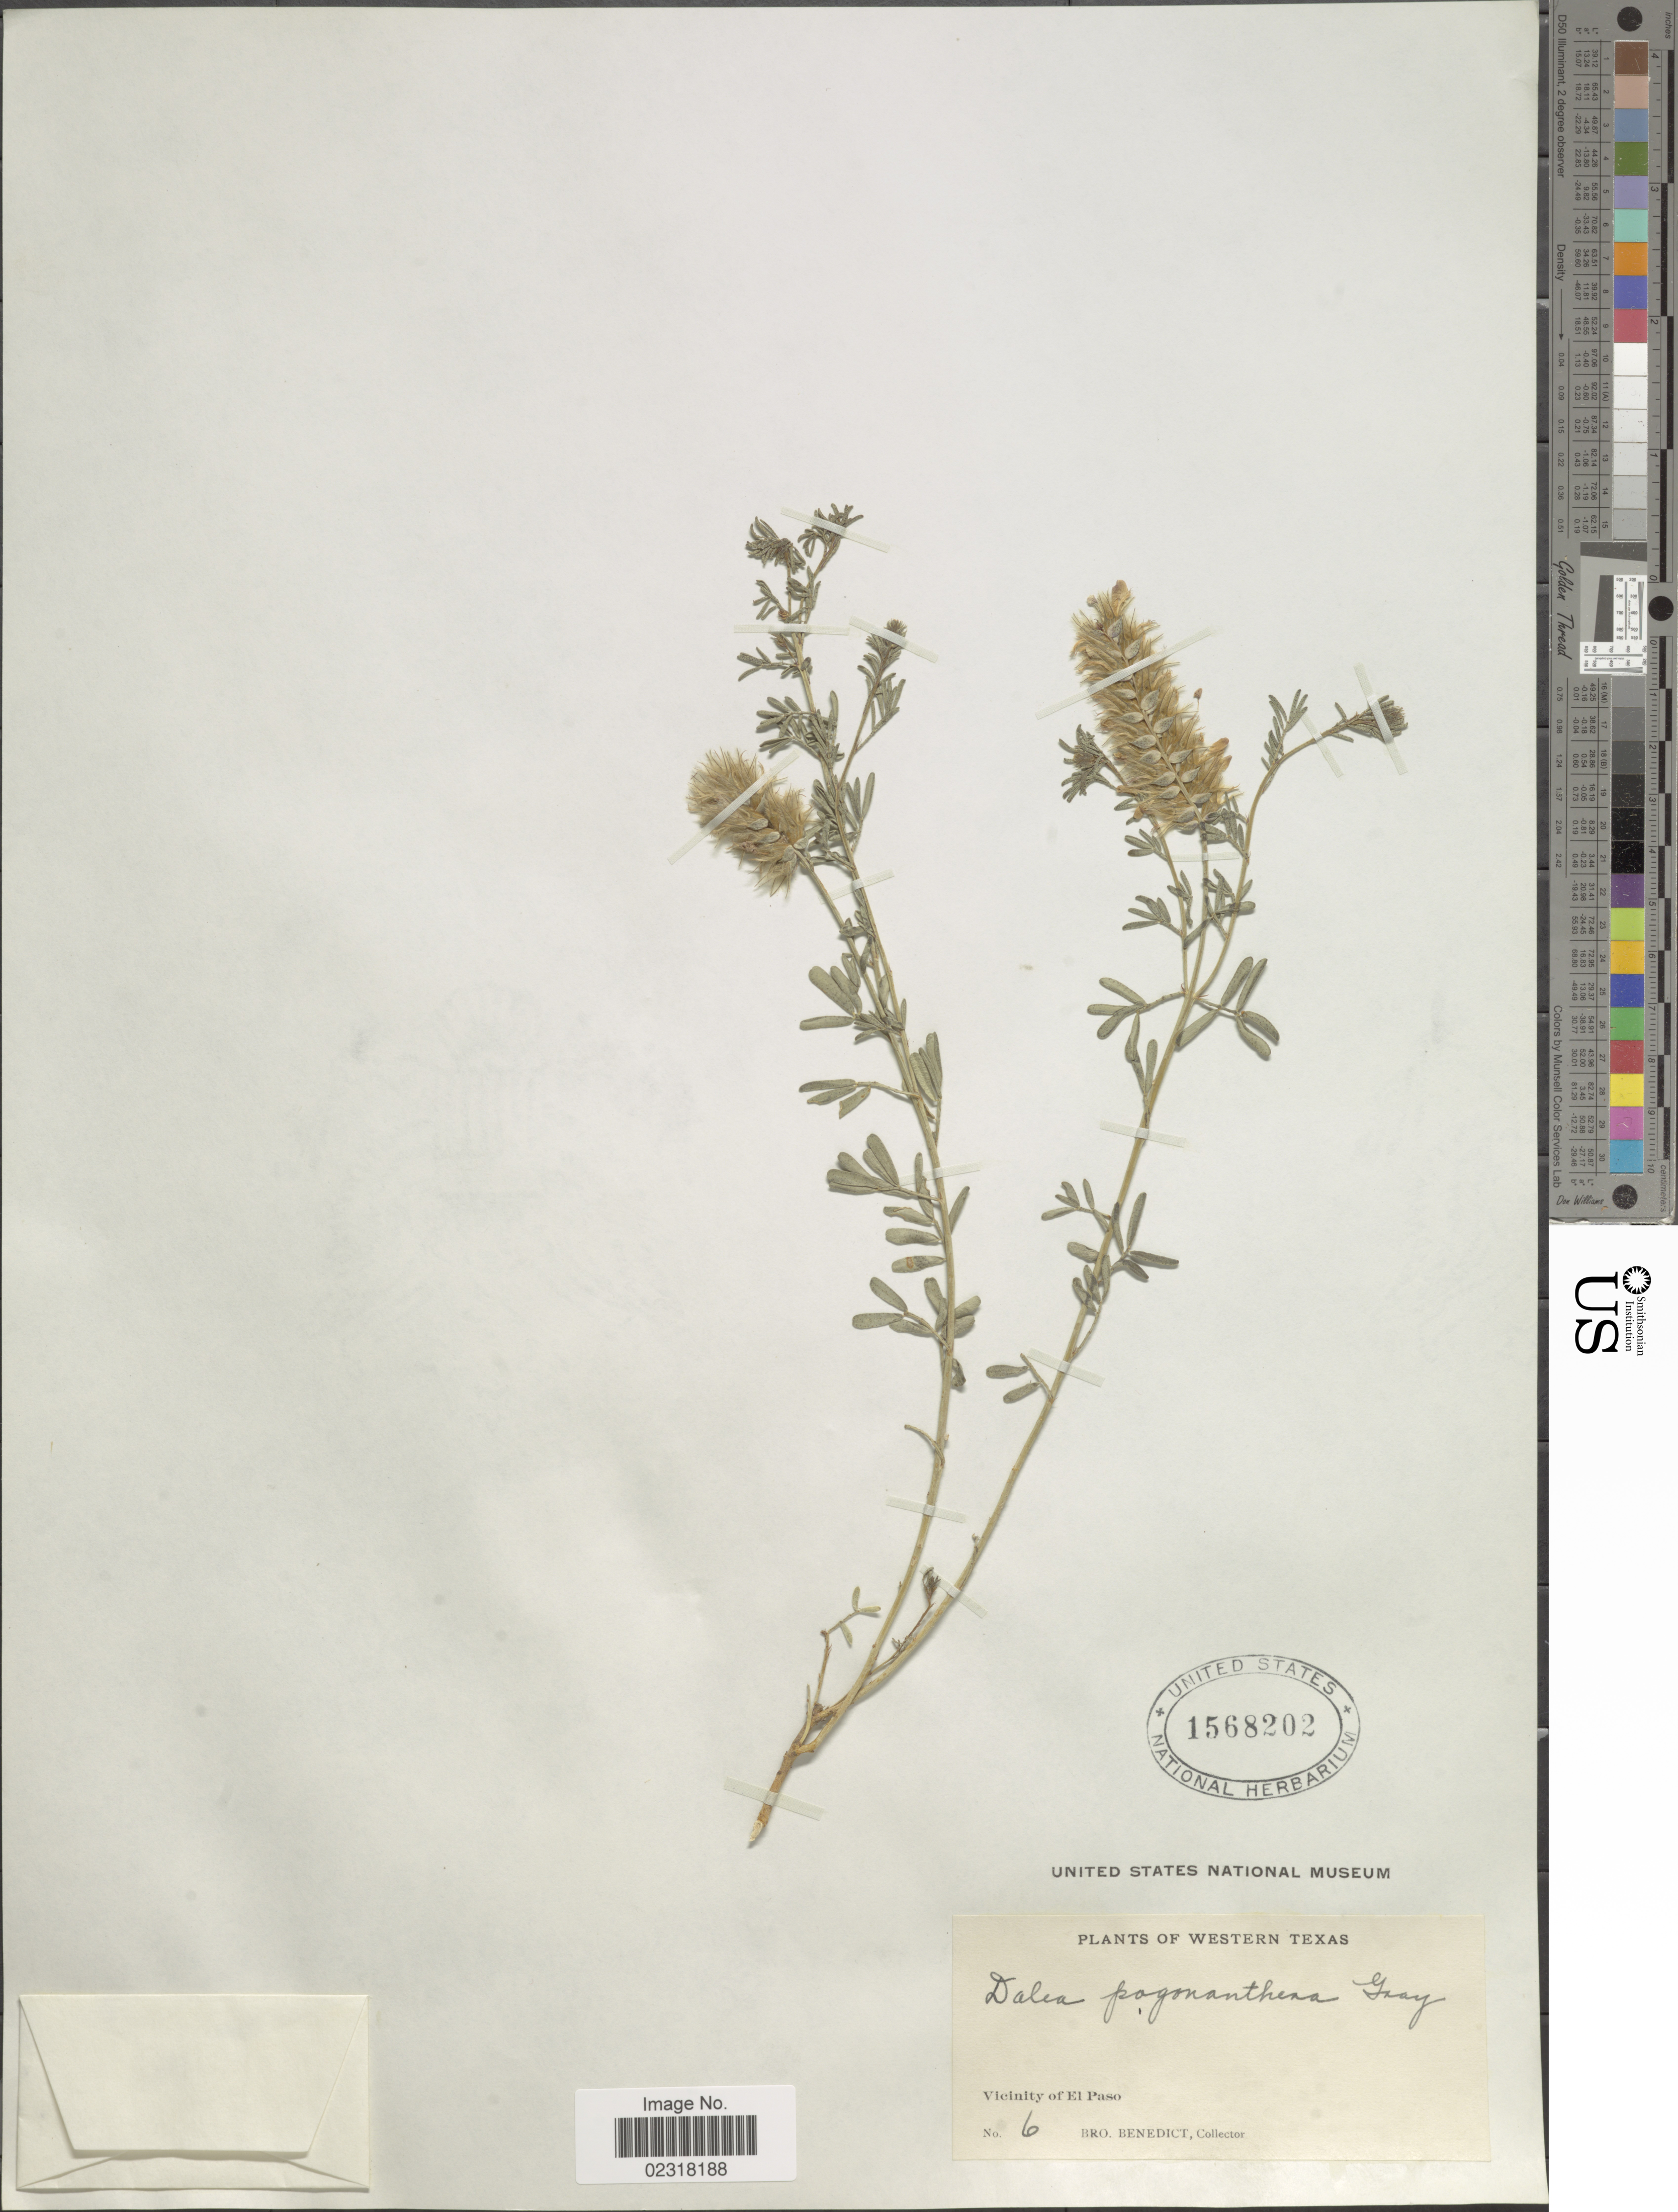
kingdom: Plantae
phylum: Tracheophyta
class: Magnoliopsida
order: Fabales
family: Fabaceae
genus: Dalea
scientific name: Dalea pogonathera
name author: A. Gray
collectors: B. Ayers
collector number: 6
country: United States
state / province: Texas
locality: Western Texas, Vicinity of El Paso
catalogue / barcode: US 1568202